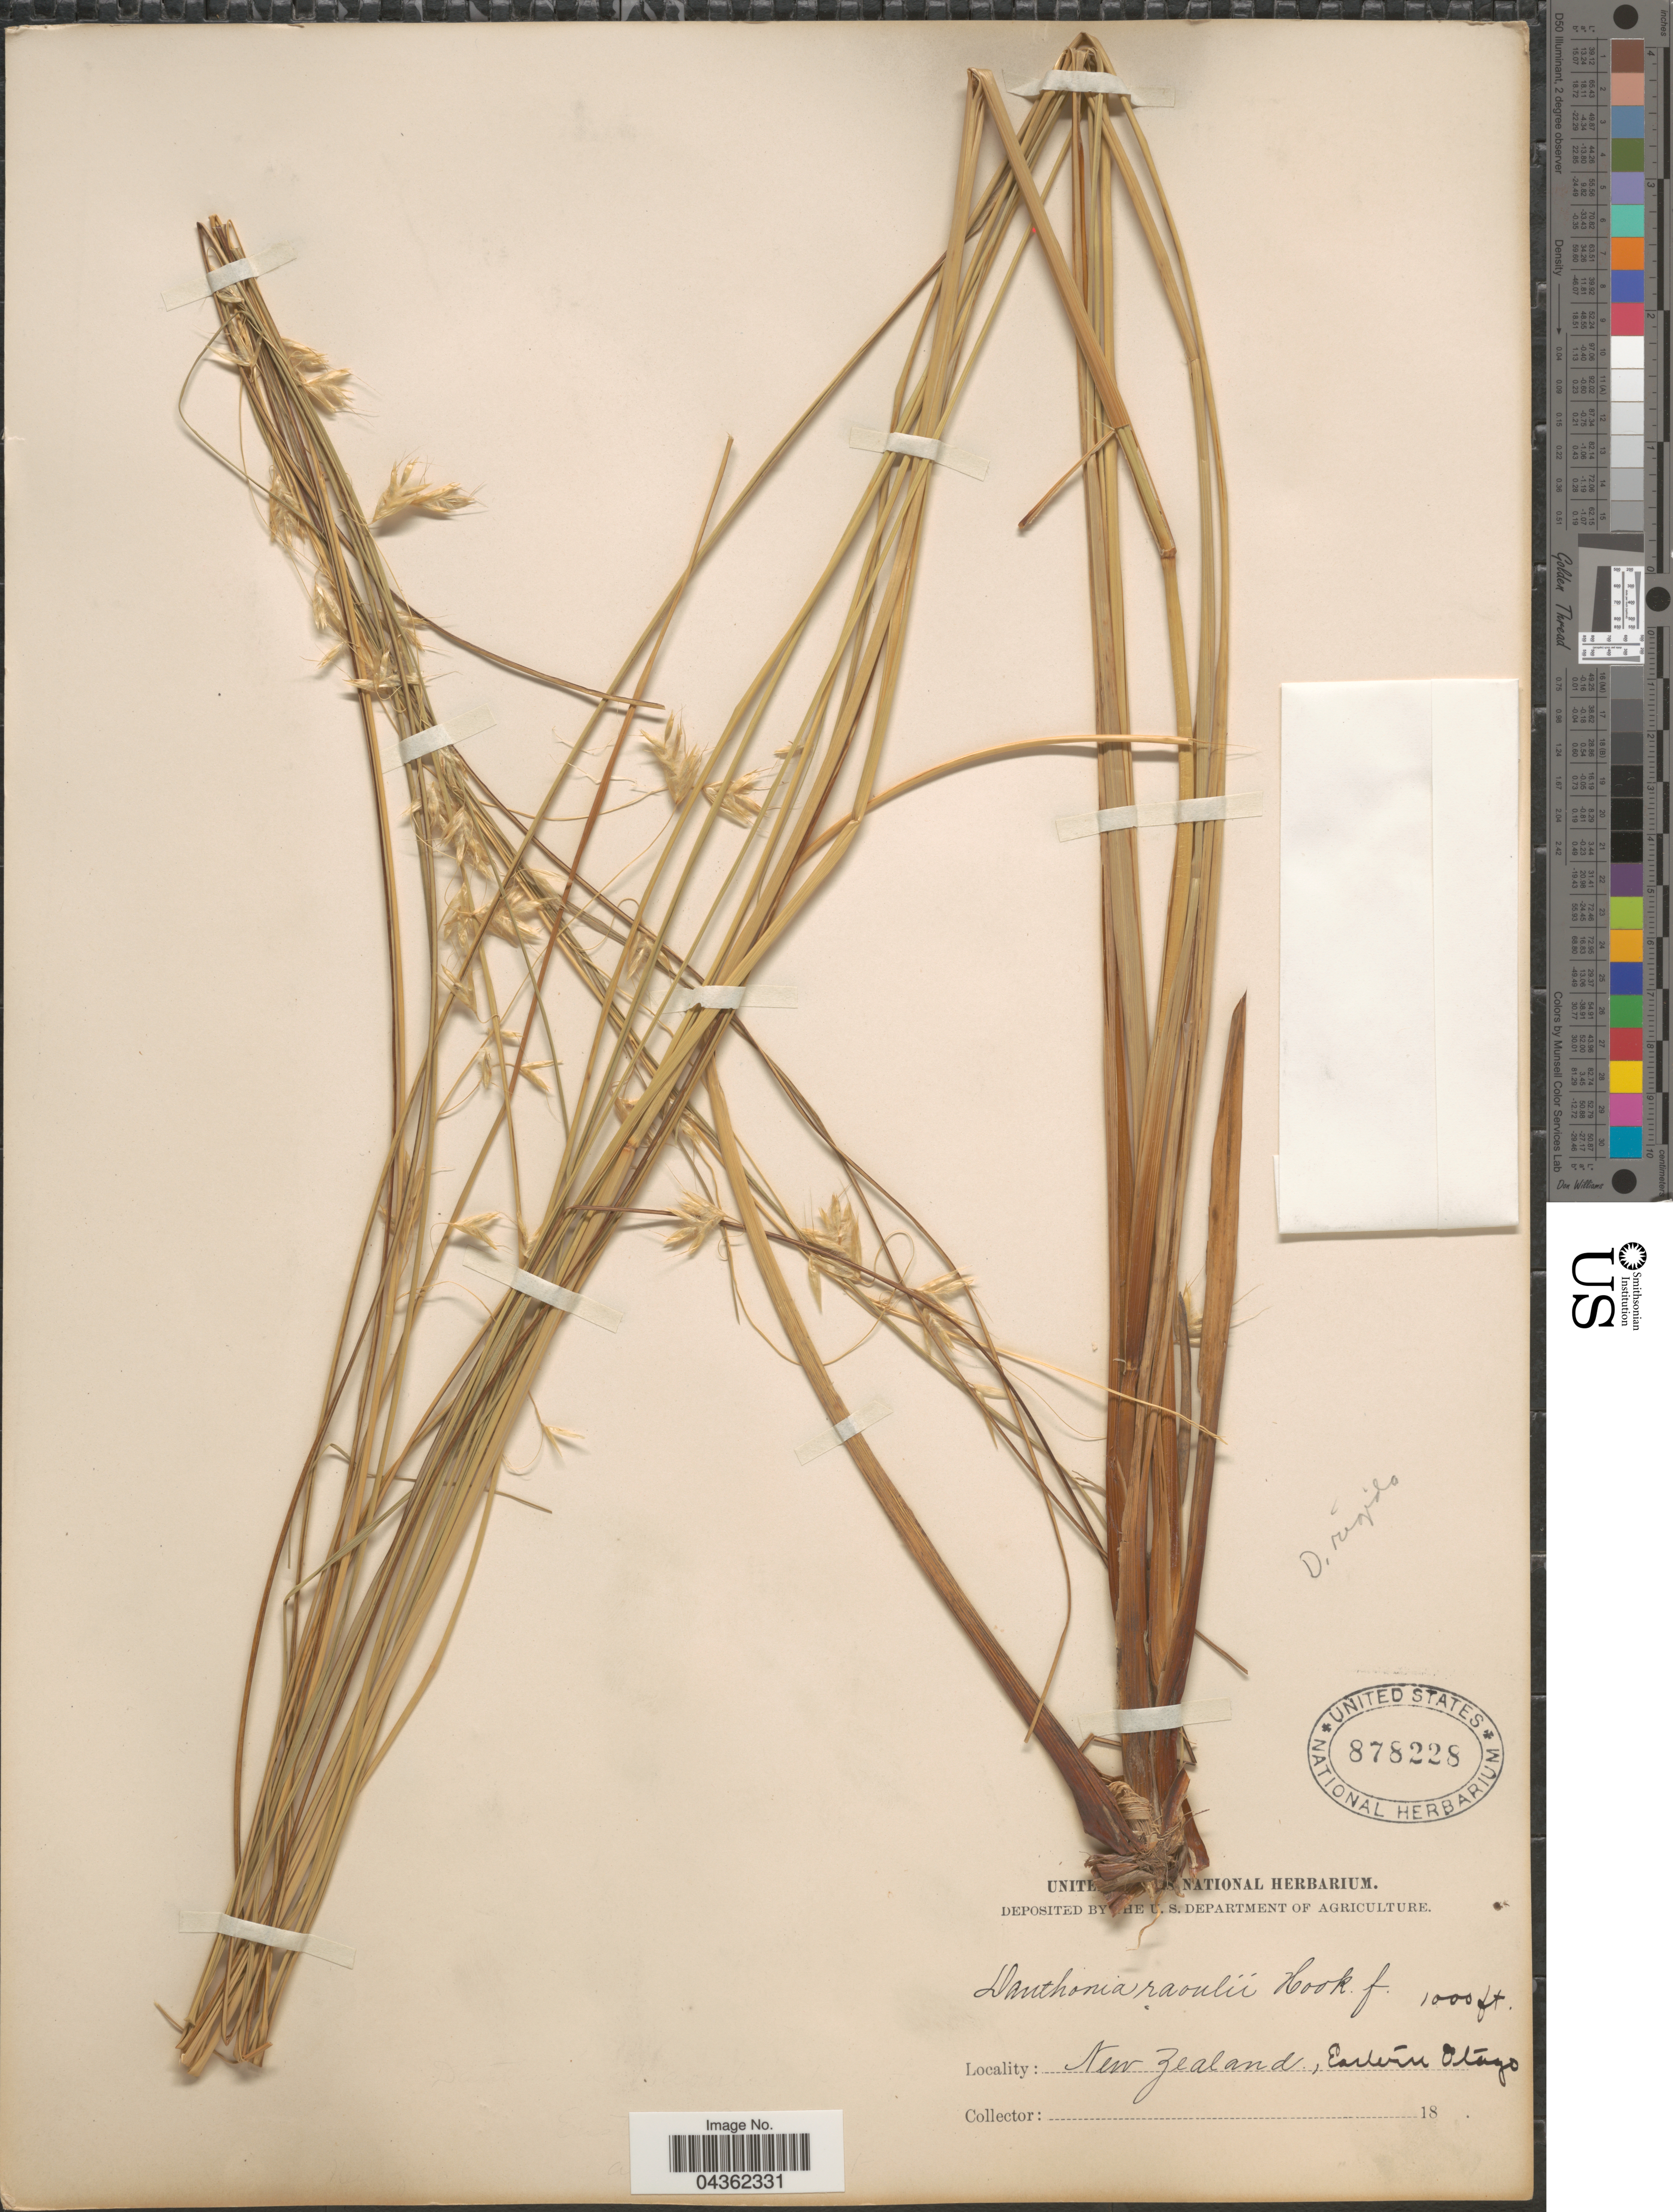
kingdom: Plantae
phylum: Tracheophyta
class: Liliopsida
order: Poales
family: Poaceae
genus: Chionochloa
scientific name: Chionochloa rigida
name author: (Raoul) Zotov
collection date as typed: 18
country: New Zealand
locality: Eastern Otago.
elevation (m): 305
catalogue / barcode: US 878228